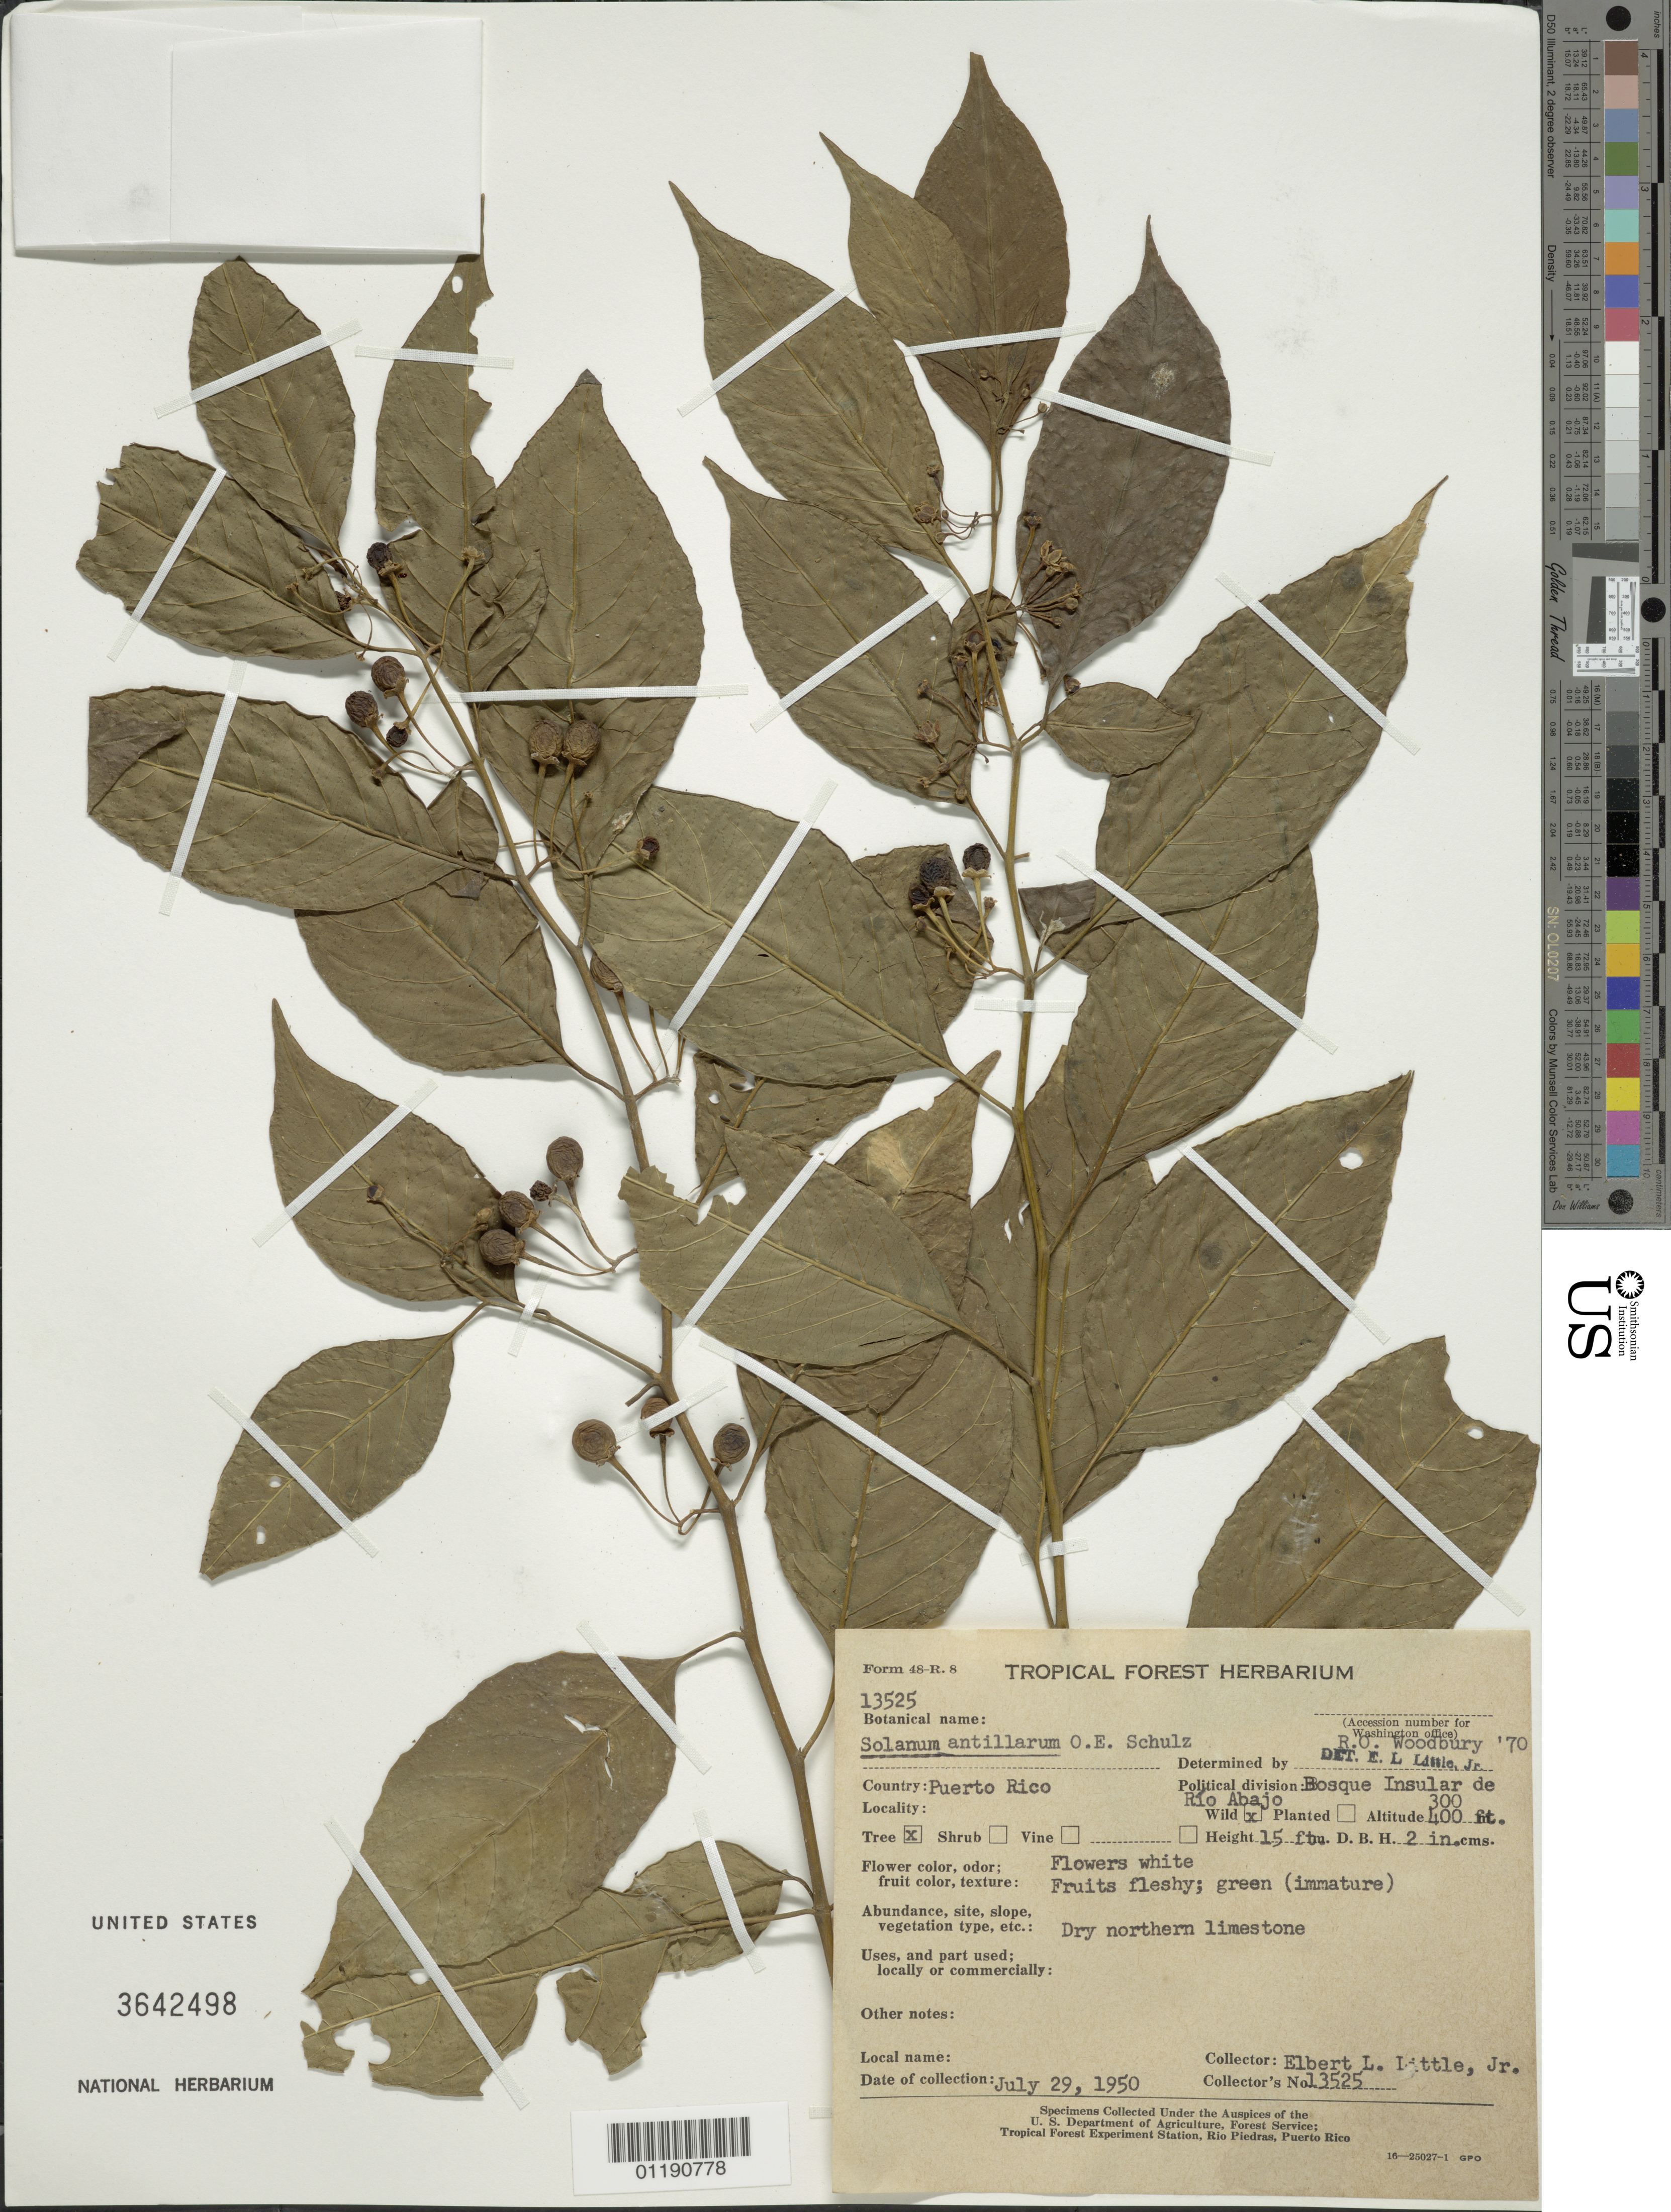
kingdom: Plantae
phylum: Tracheophyta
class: Magnoliopsida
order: Solanales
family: Solanaceae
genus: Solanum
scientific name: Solanum antillarum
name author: O.E. Schulz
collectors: E. L. Little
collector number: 13525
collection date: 1950-07-29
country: Puerto Rico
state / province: Bosque Insular de Rio Abajo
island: Puerto Rico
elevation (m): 300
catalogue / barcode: US 3642498